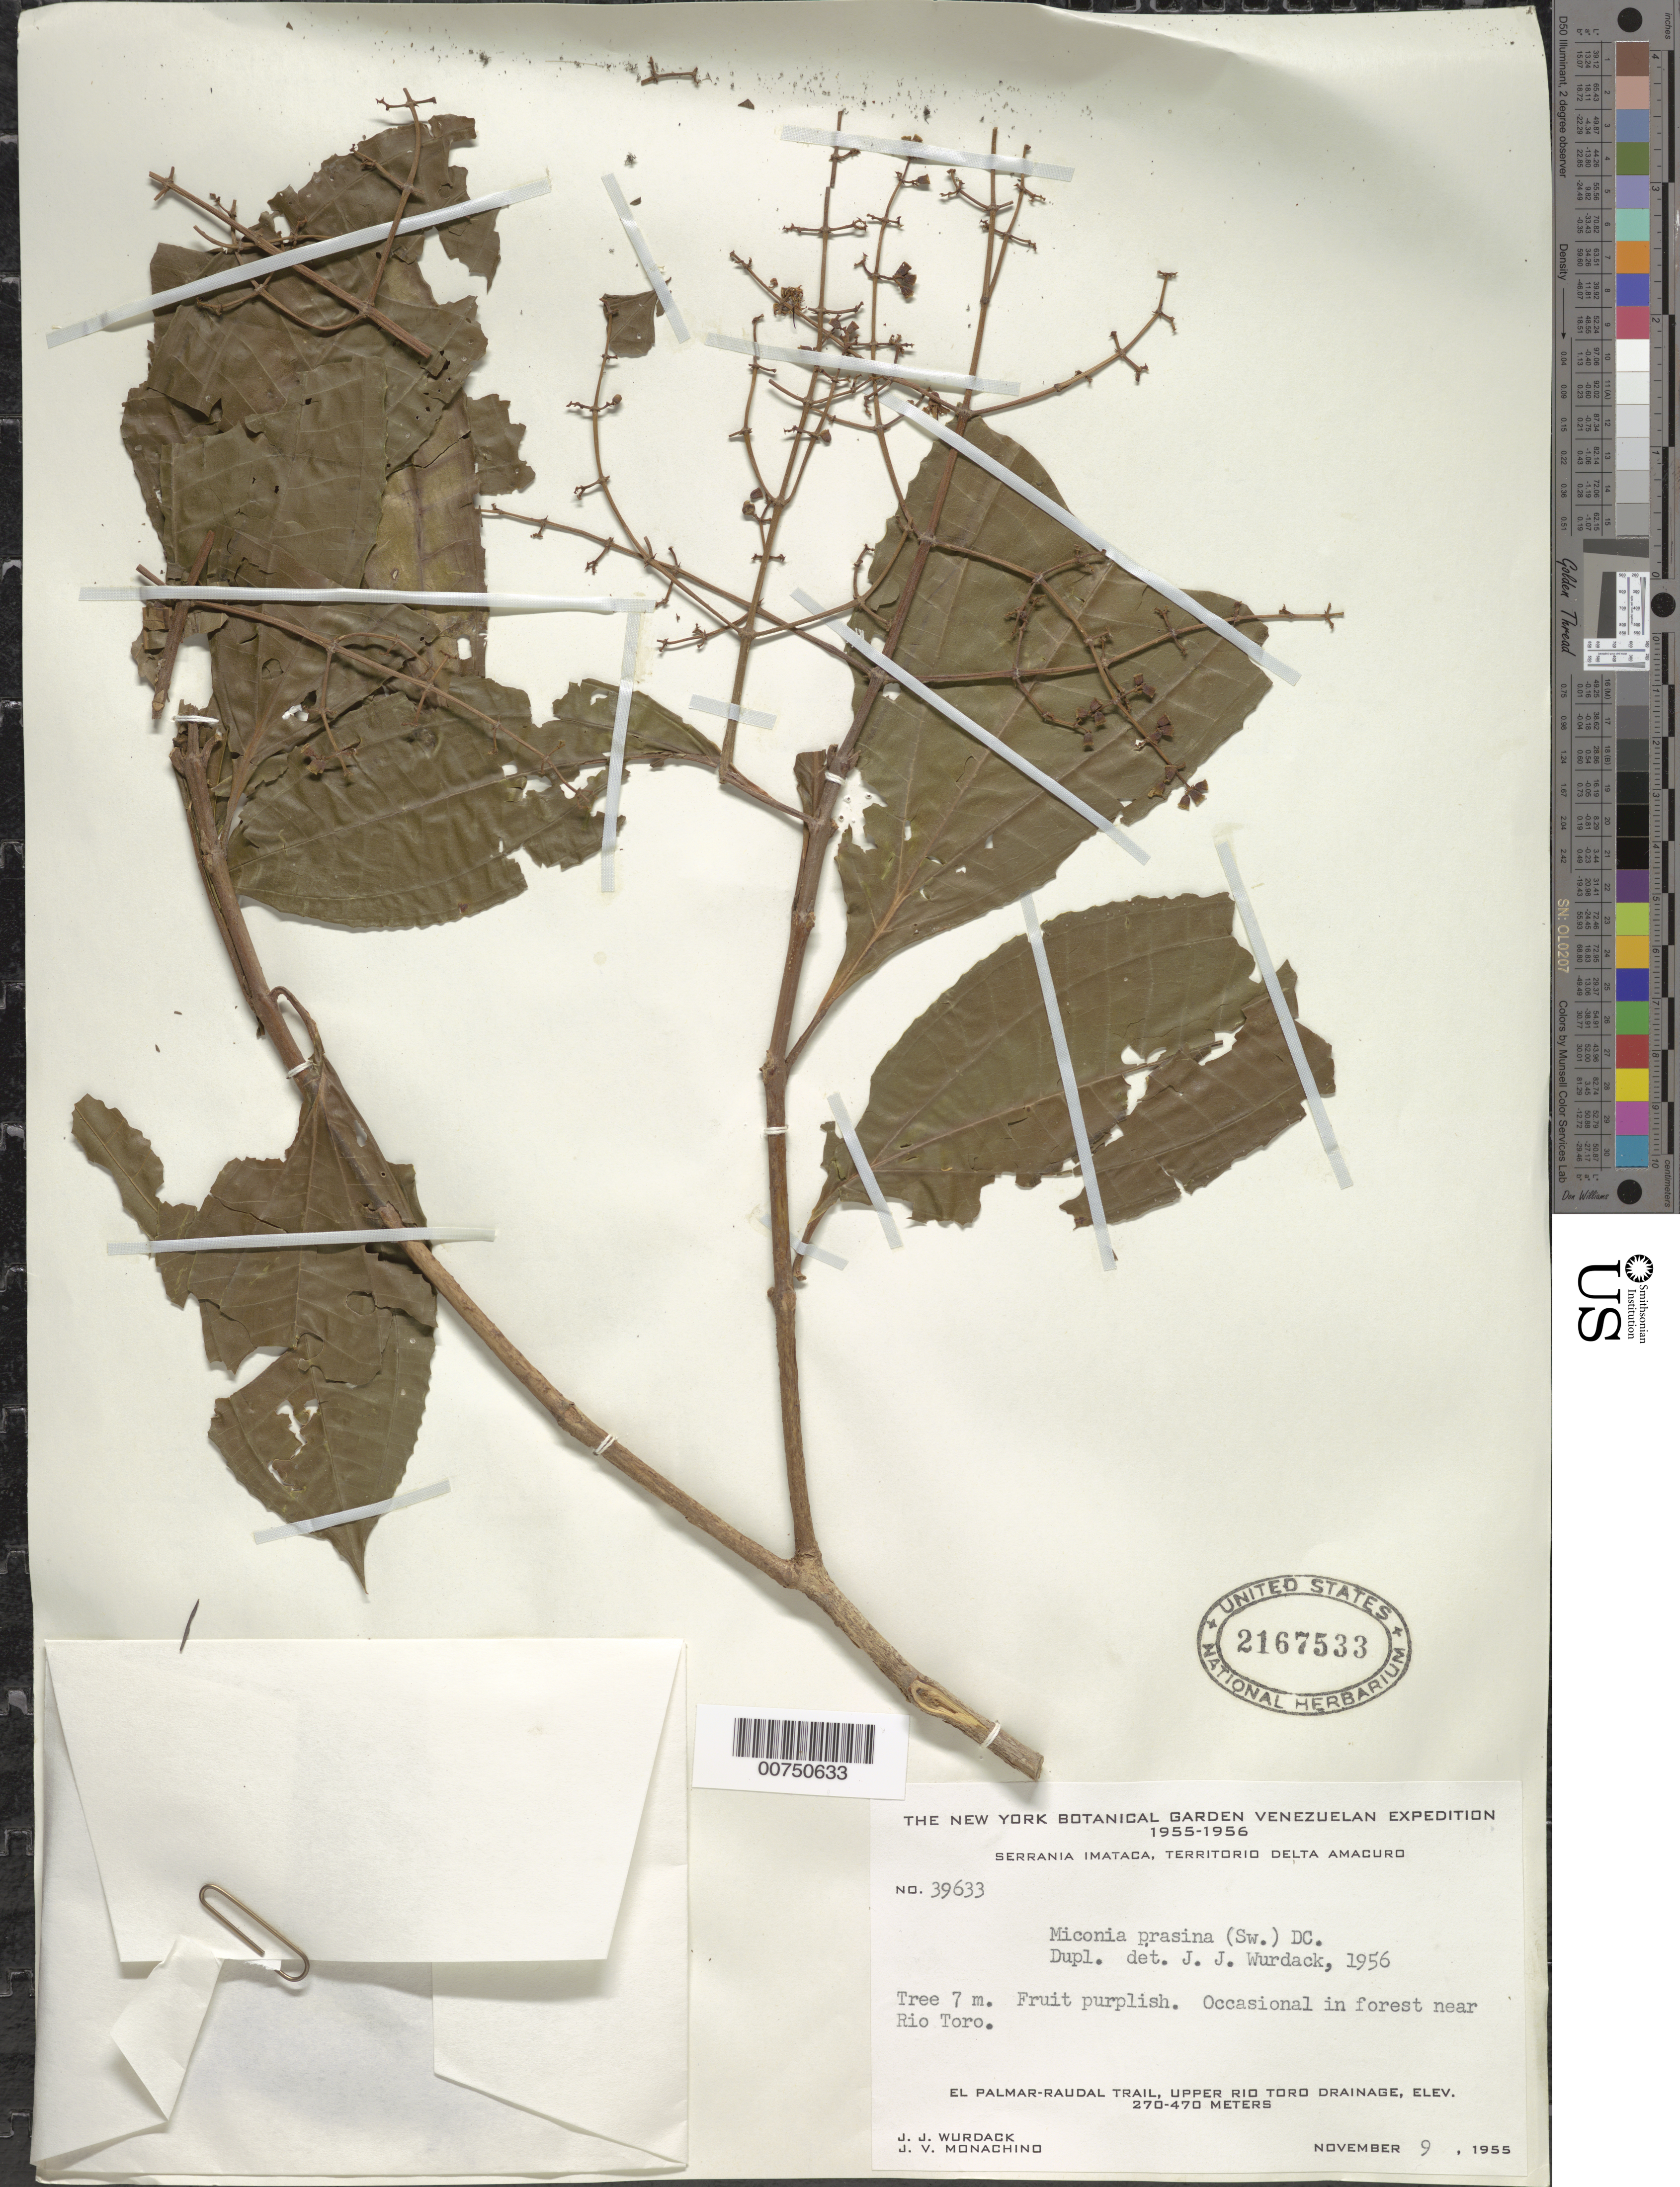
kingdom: Plantae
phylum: Tracheophyta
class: Magnoliopsida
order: Myrtales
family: Melastomataceae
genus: Miconia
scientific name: Miconia prasina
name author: (Sw.) DC.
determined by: Wurdack, John J., (US), US (UNITED STATES)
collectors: J. J. Wurdack & J. V. Monachino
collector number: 39633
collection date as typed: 9-Nov-55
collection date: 1955-11-09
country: Venezuela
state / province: Delta Amacuro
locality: Serrania Imataca, El Palmar-Raudal Trail, upper Río Toro drainage; 10 km S of Cerro Muerto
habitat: Forest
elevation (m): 270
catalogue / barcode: US 2167533